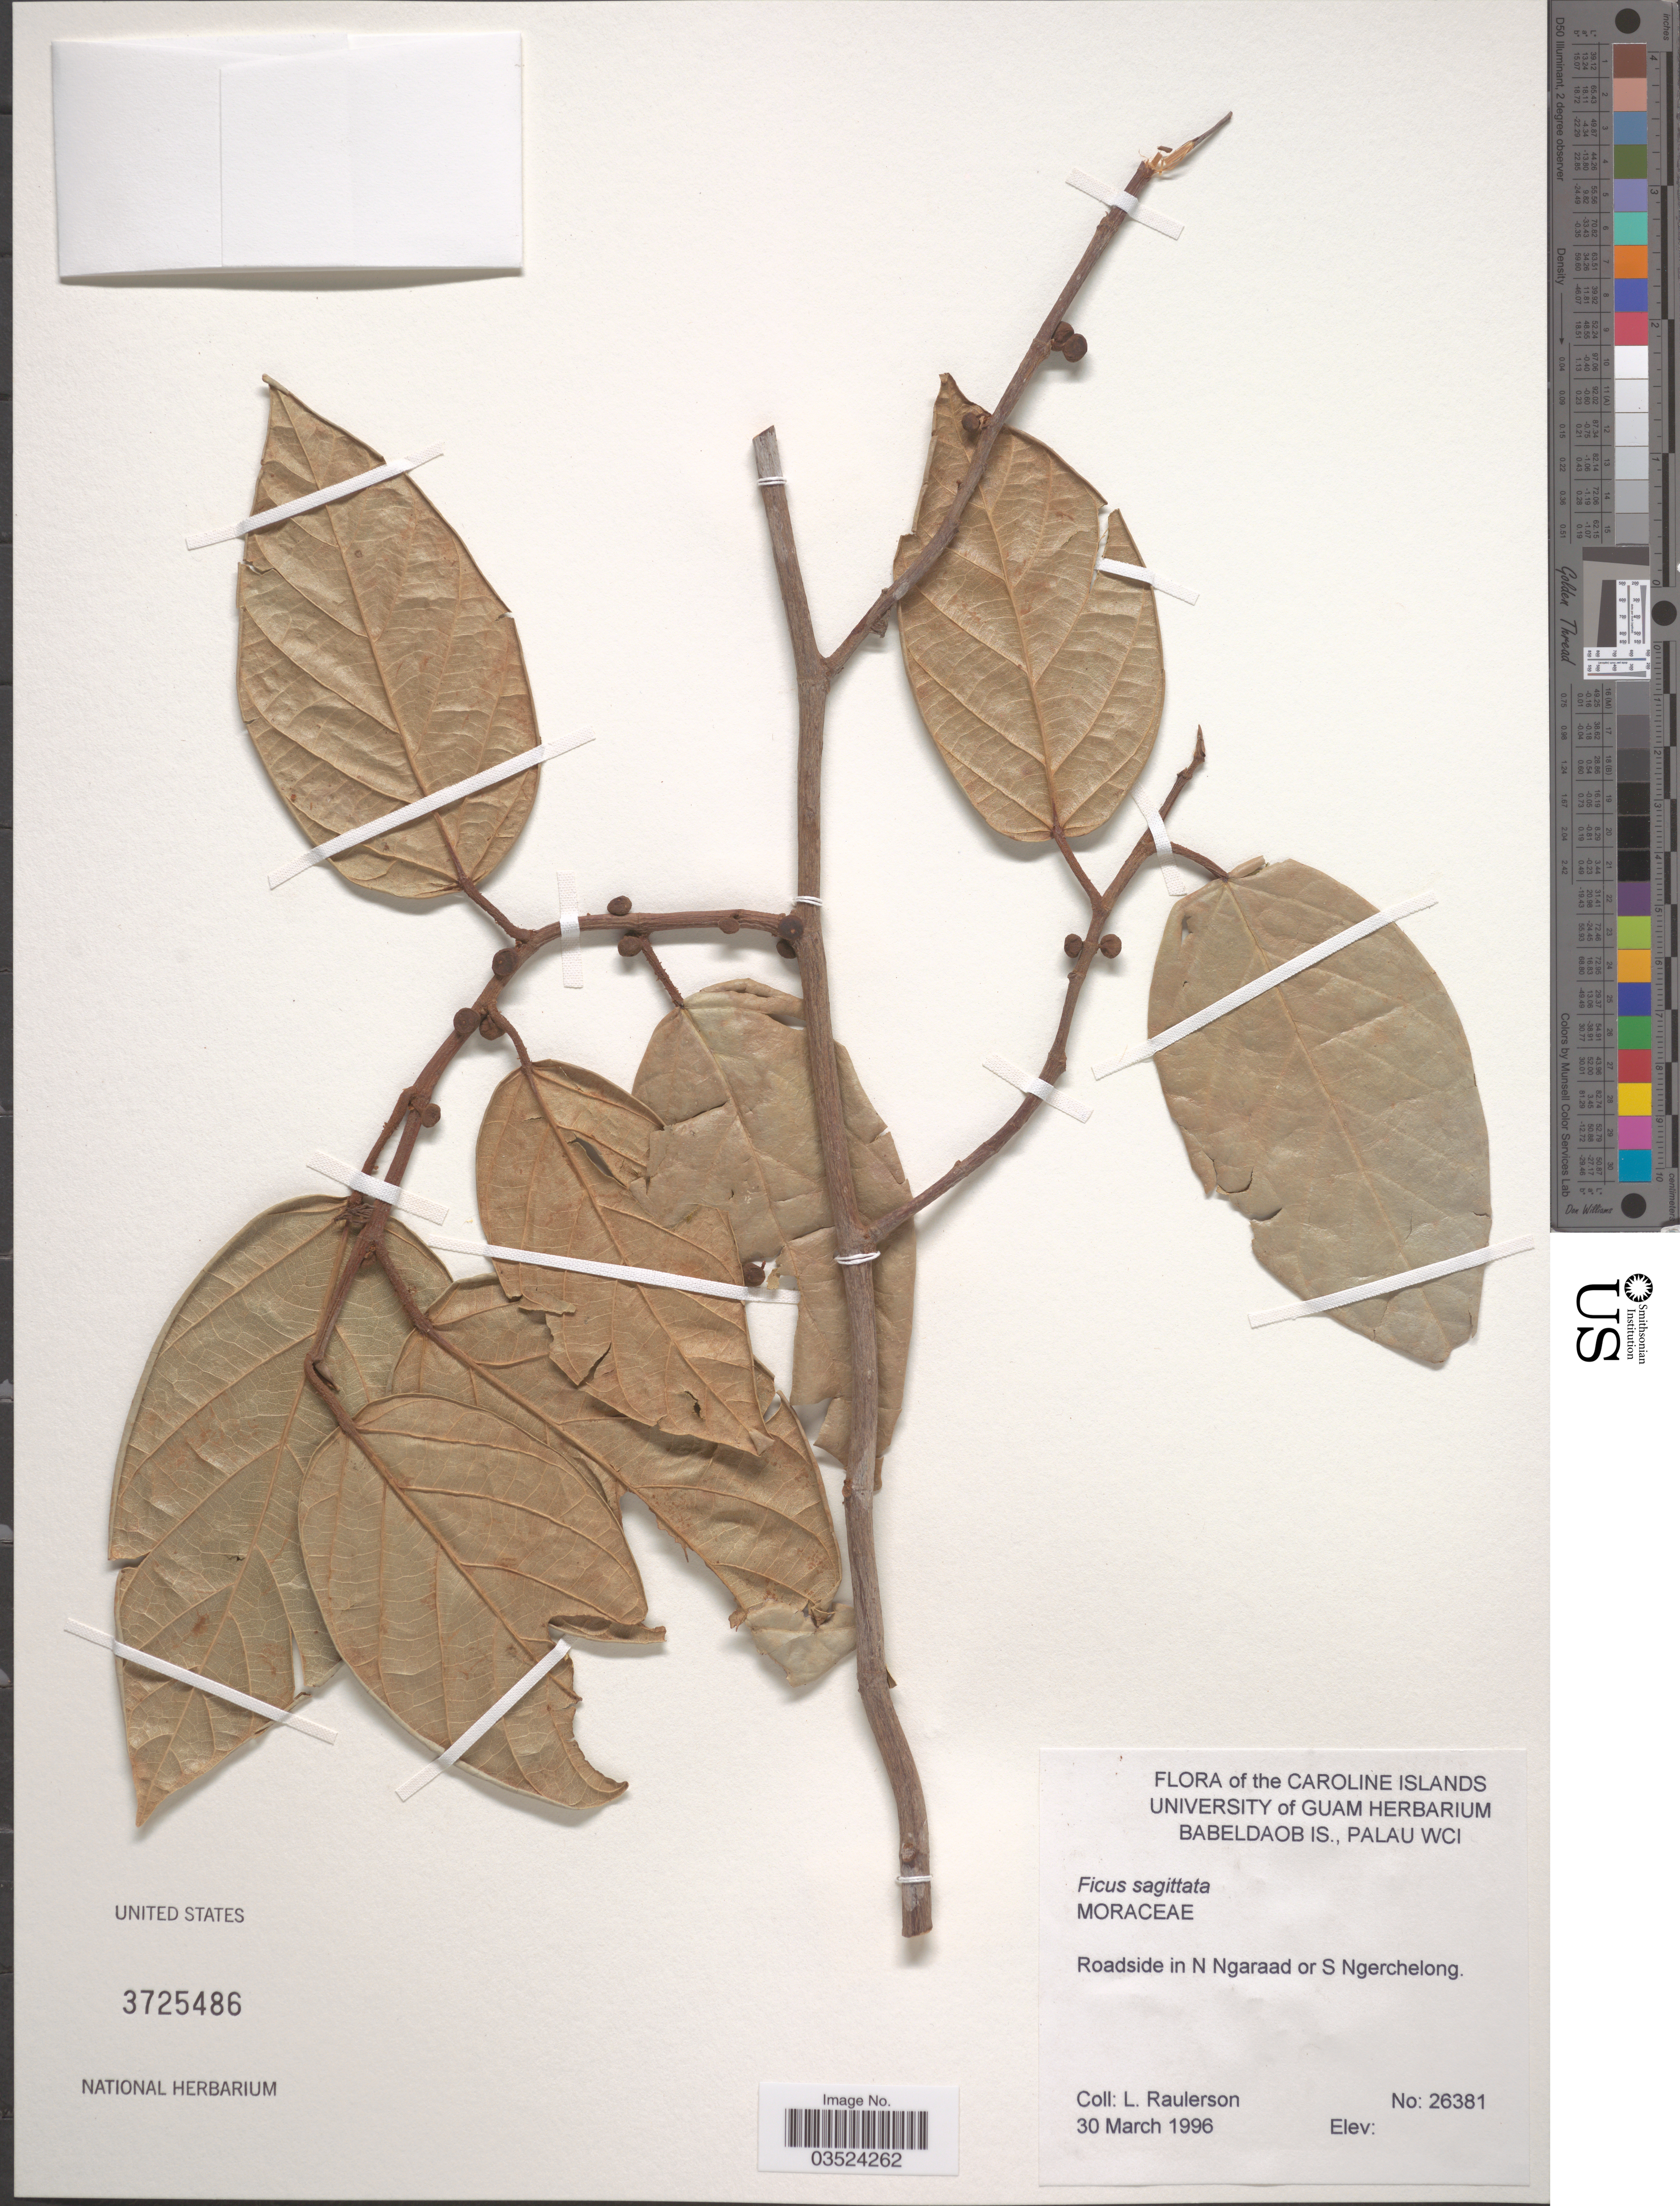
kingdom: Plantae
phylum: Tracheophyta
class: Magnoliopsida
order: Rosales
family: Moraceae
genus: Ficus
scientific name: Ficus sagittata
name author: Vahl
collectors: L. Raulerson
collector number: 26381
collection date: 1996-03-30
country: Palau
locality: The Caroline Islands. Roadside in N Ngaraad or S Ngerchelong.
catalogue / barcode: US 3725486